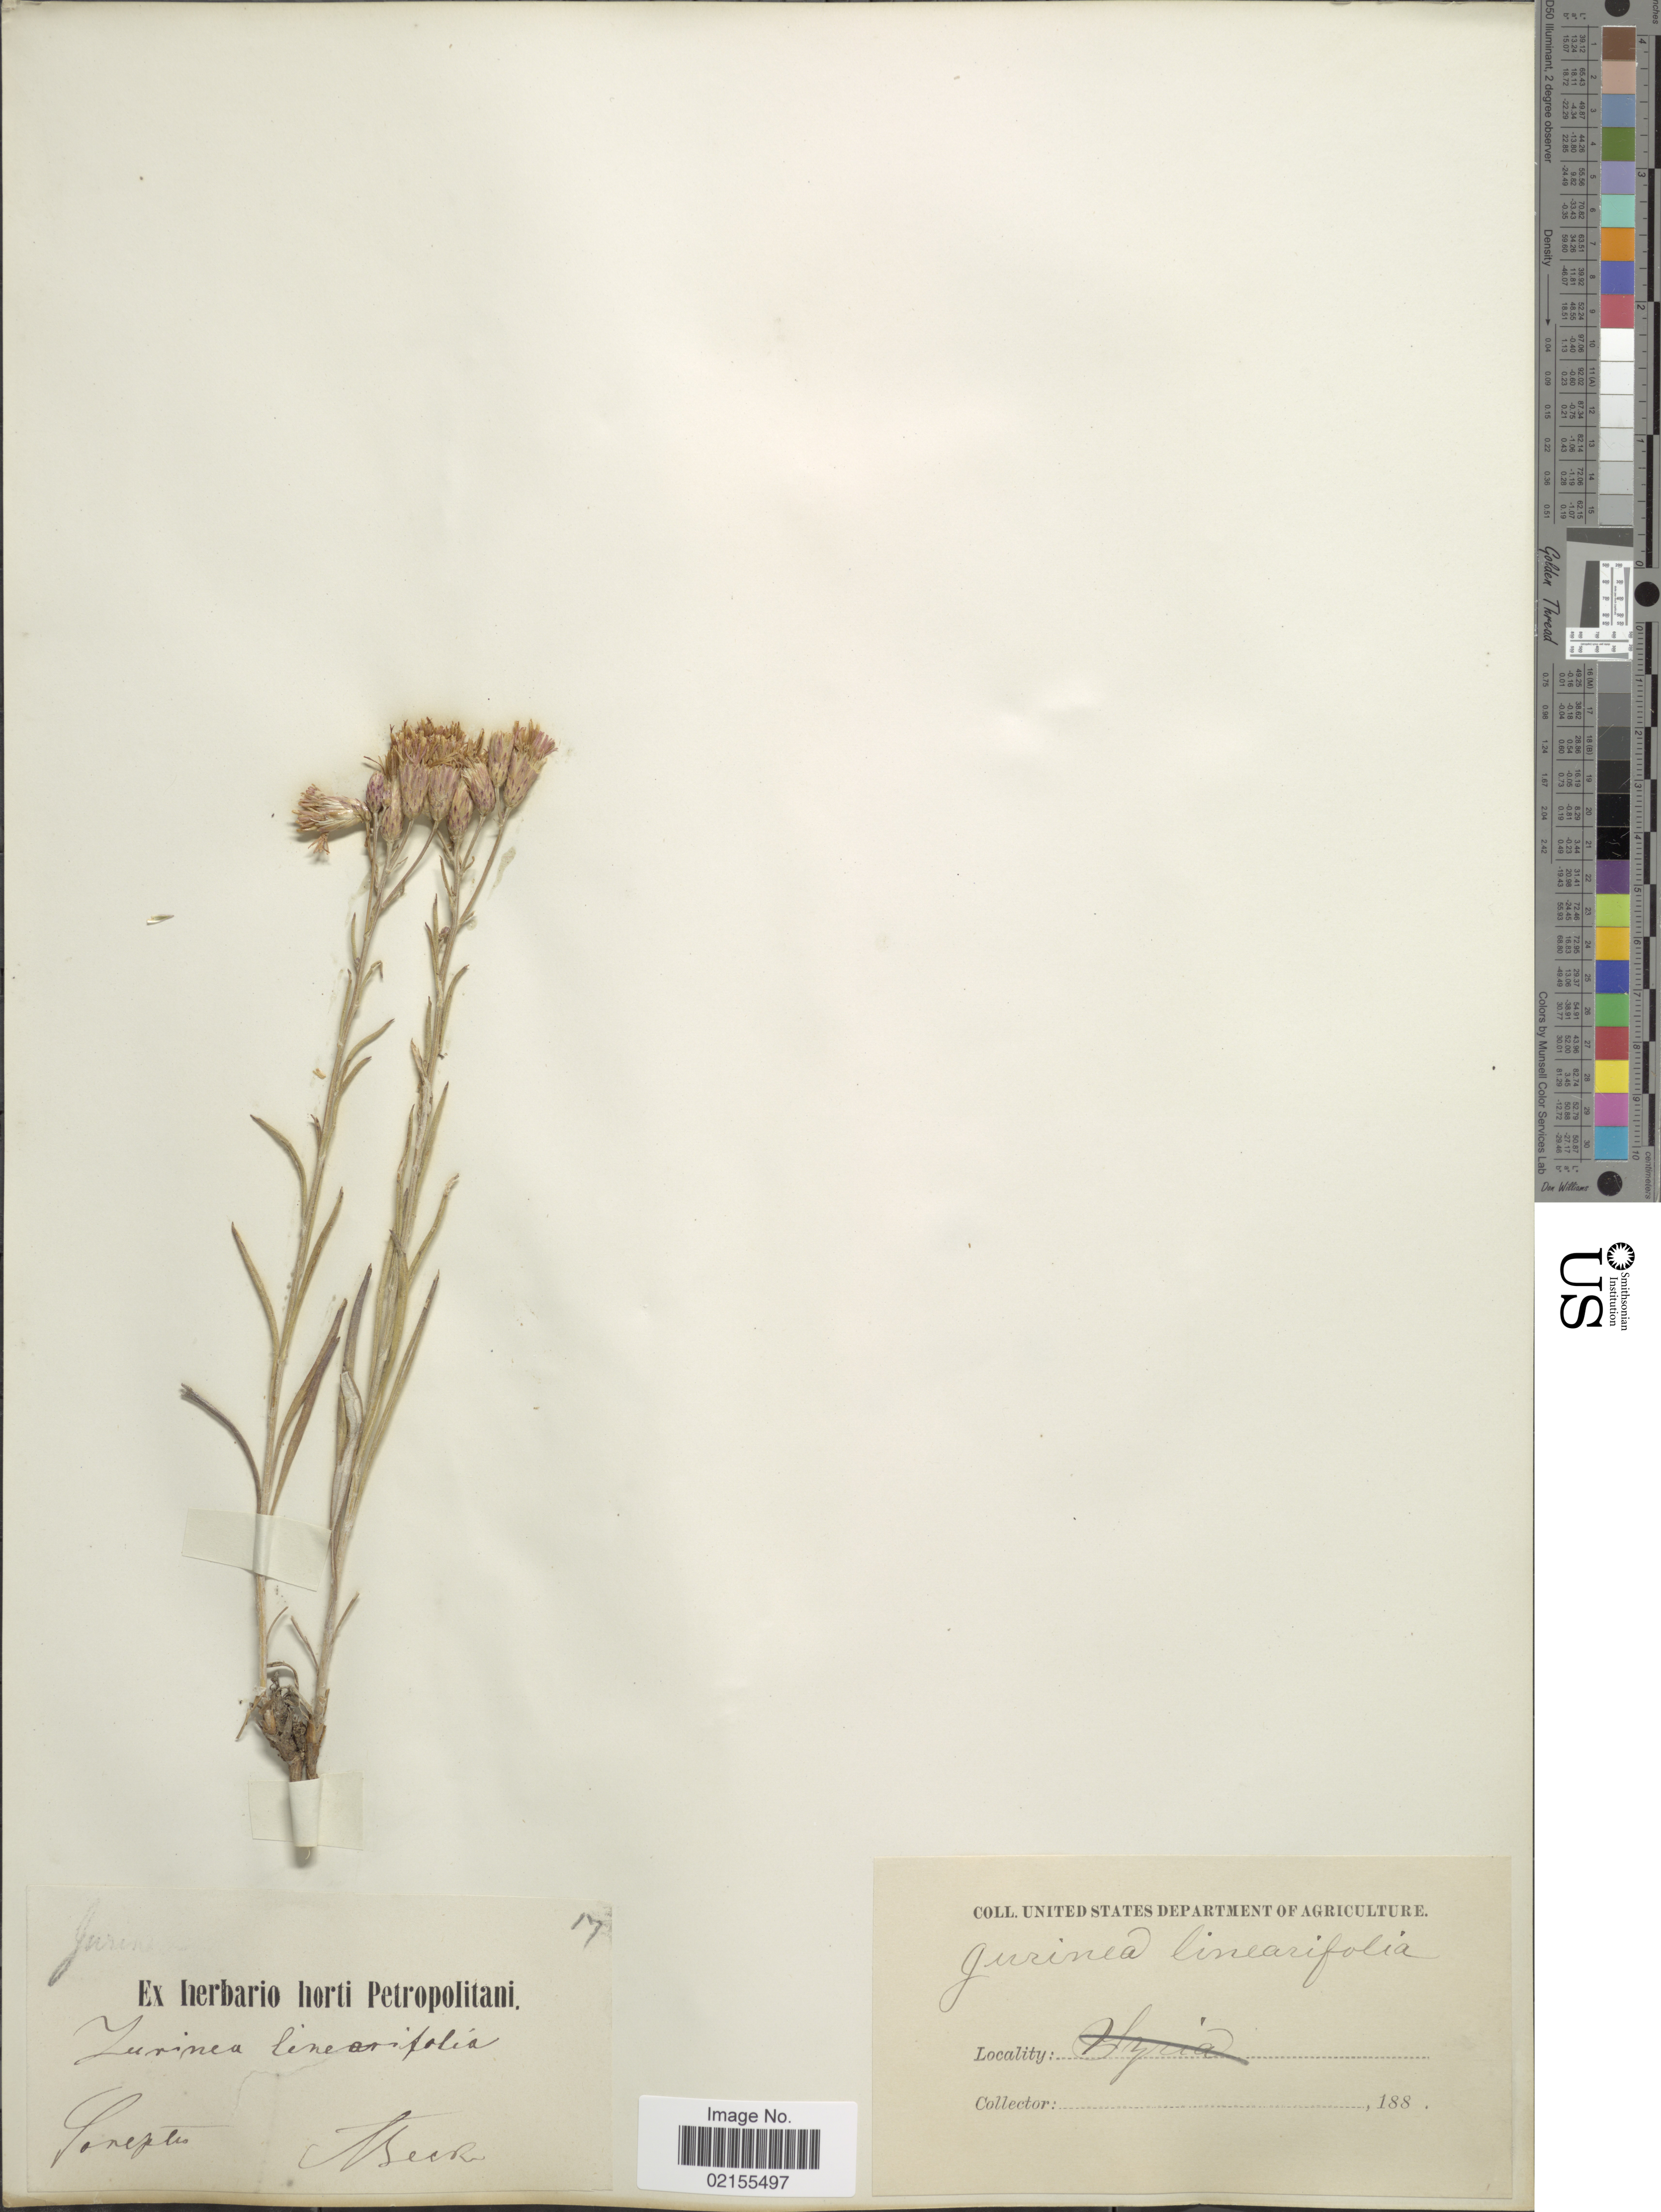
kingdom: Plantae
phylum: Tracheophyta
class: Magnoliopsida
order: Asterales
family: Asteraceae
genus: Jurinea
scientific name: Jurinea multiflora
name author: (L.) B. Fedtsch.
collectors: J. Beck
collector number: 17?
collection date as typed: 188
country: Russian Federation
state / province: Volgograd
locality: Sarepta